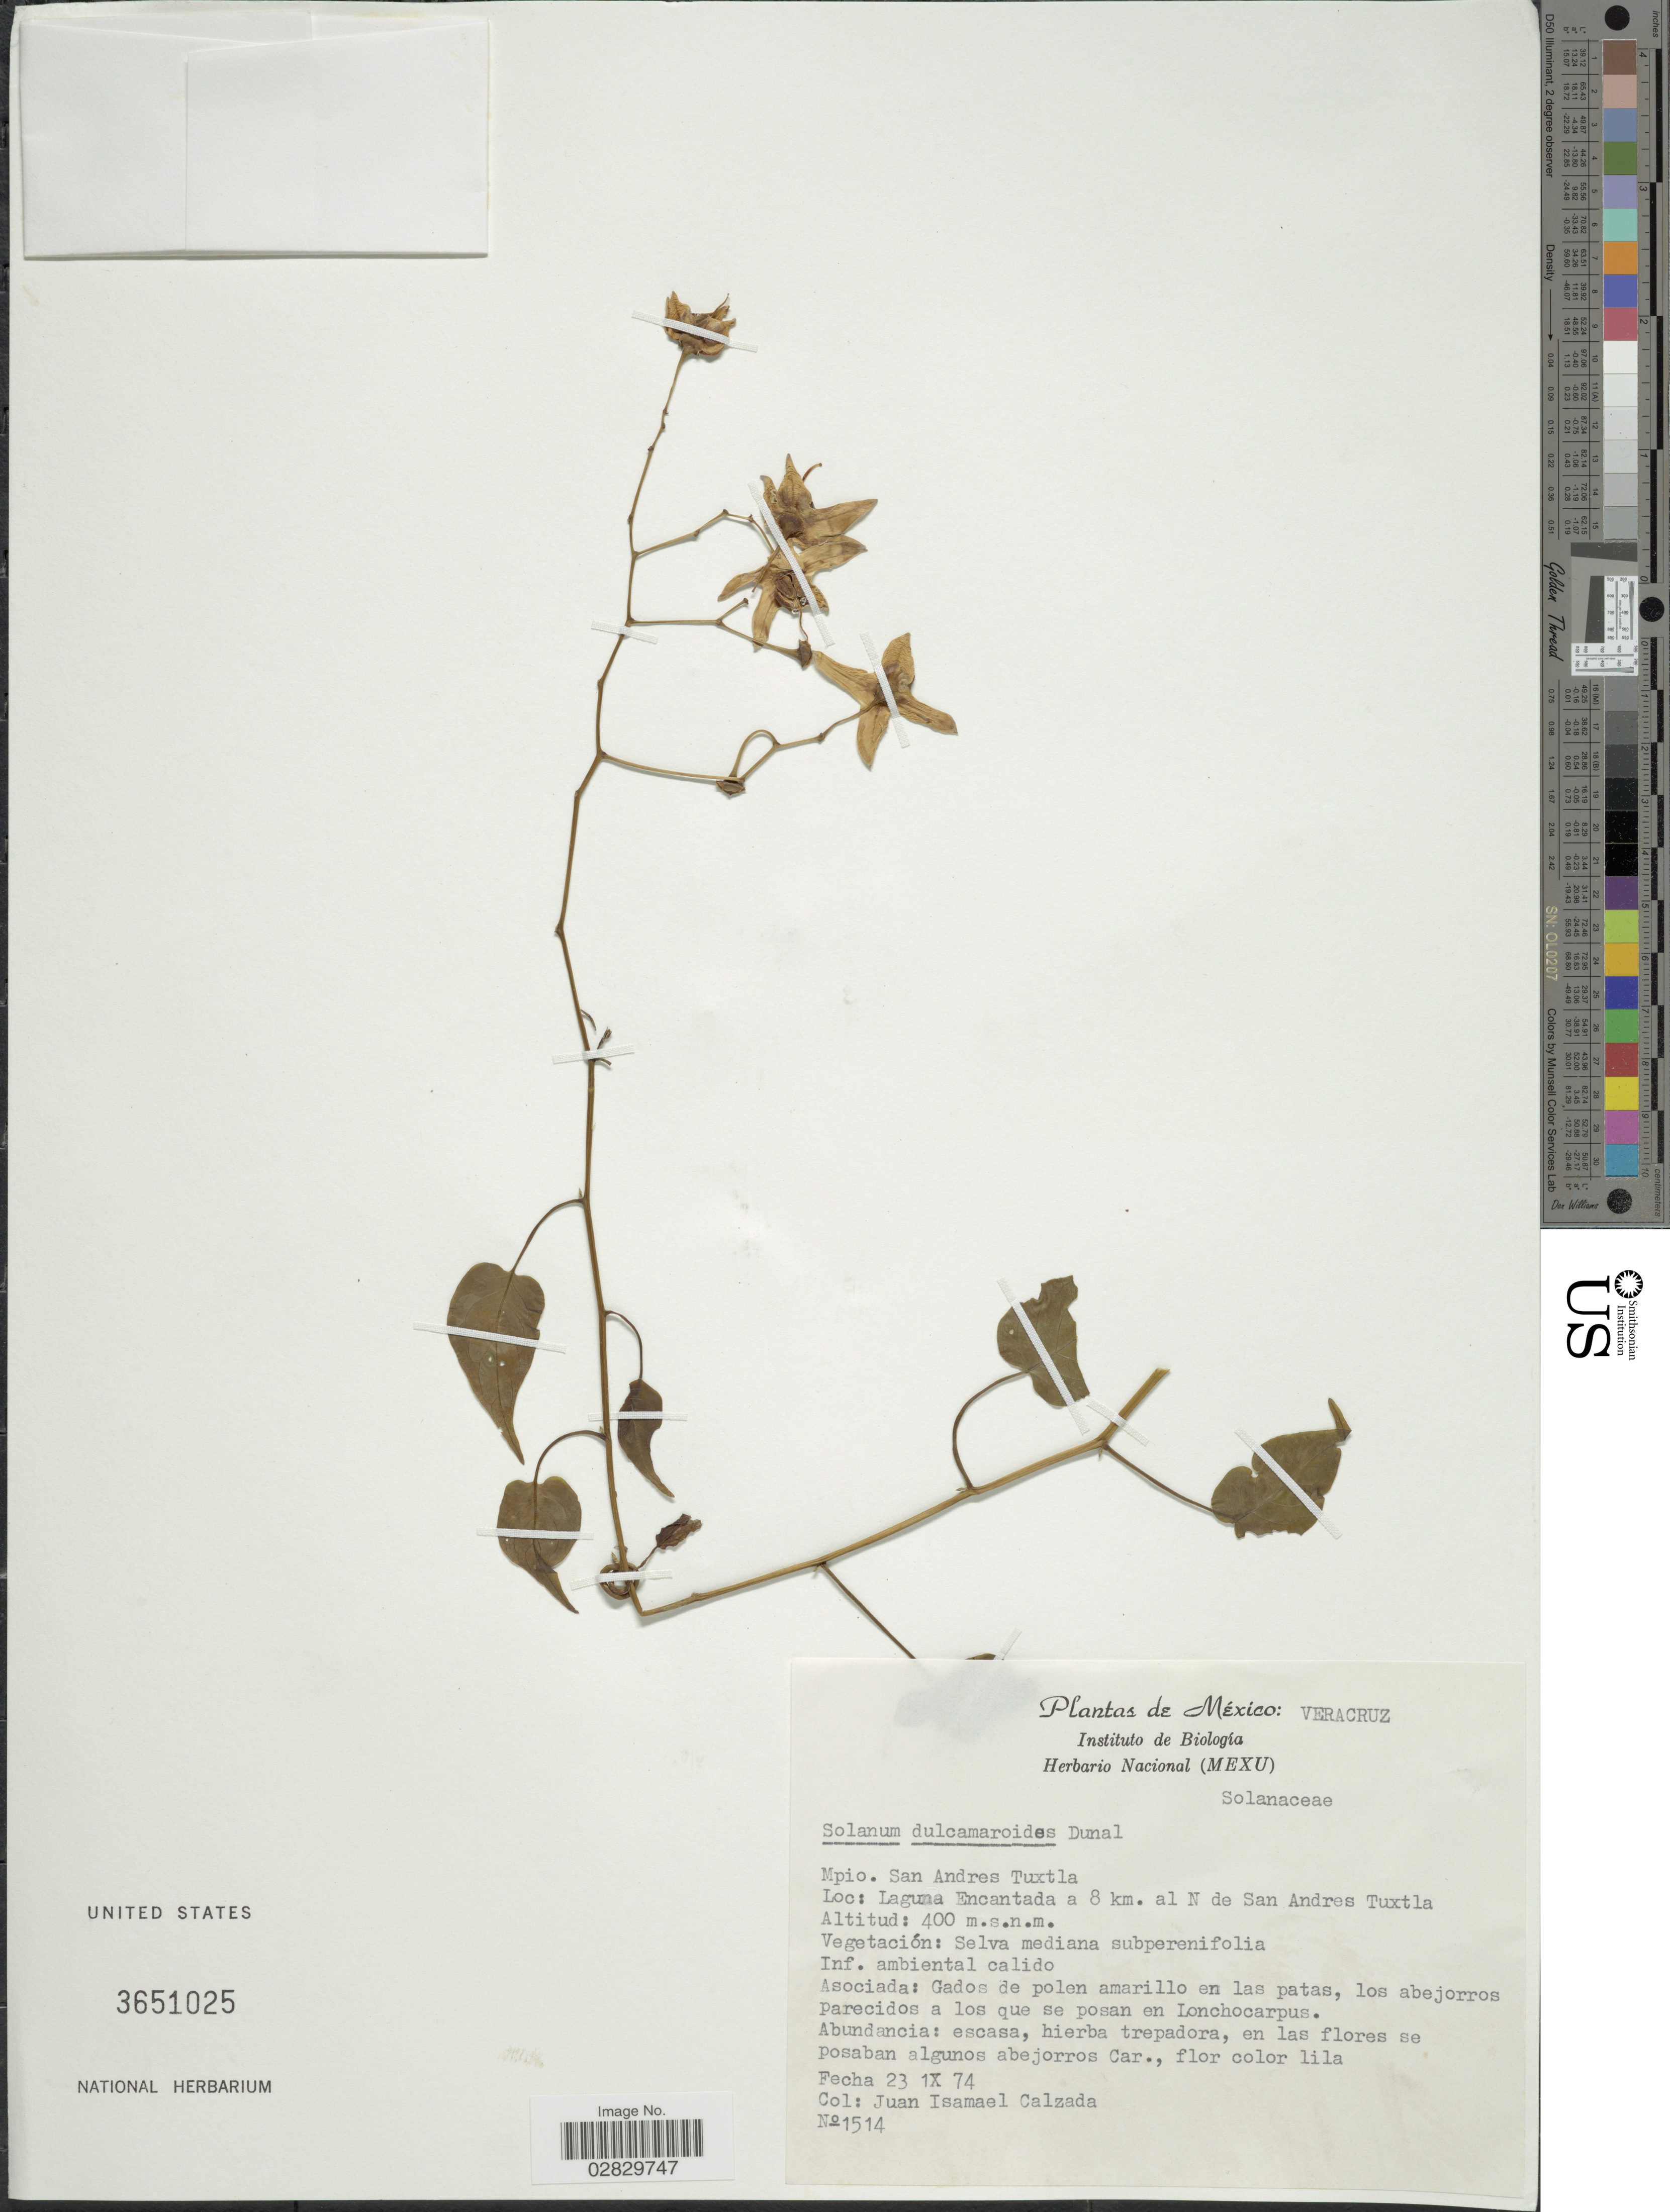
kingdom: Plantae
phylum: Tracheophyta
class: Magnoliopsida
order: Solanales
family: Solanaceae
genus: Solanum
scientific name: Solanum dulcamaroides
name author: Dunal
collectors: J. I. Calzada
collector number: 1514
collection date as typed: Transcribed d/m/y: 23/9/74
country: Mexico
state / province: Veracruz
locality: Veracruz, Mpio. San Andres Tuxtla, Laguna Encantada a 8 km. al N de San Andres Tuxtla.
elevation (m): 400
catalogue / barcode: US 3651025